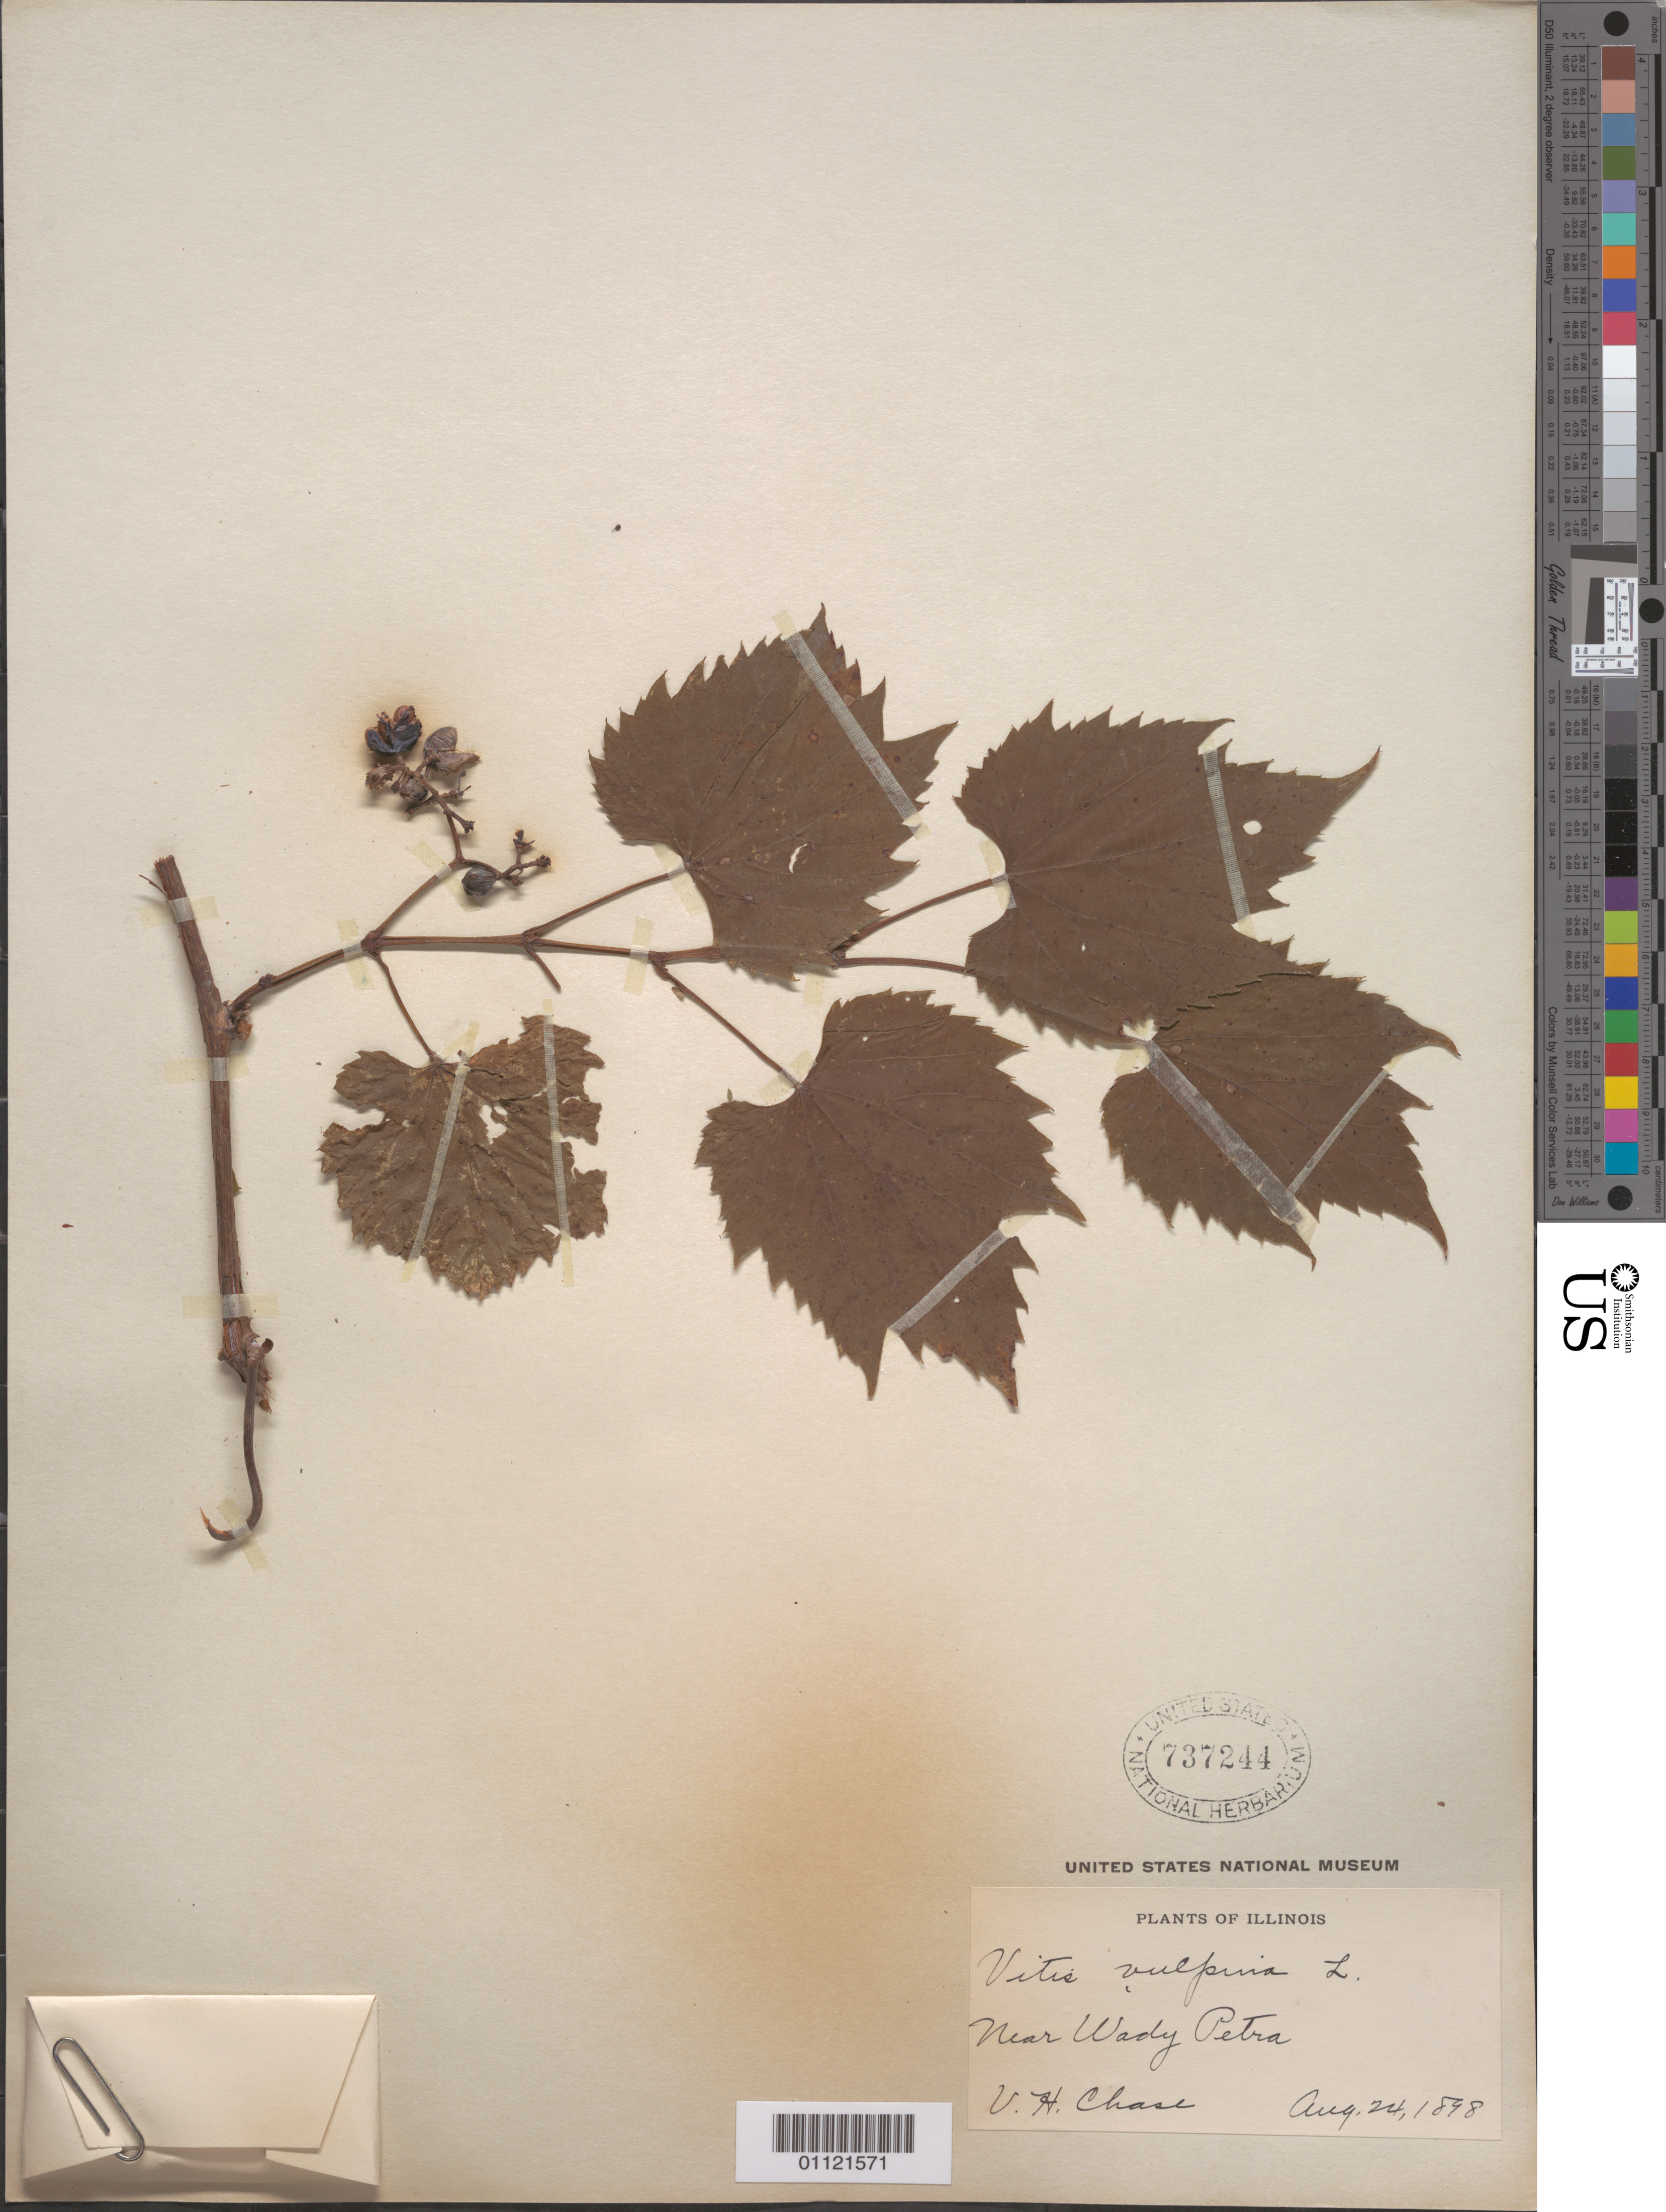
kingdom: Plantae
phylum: Tracheophyta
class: Magnoliopsida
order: Vitales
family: Vitaceae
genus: Vitis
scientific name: Vitis vulpina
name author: L.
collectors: V. H. Chase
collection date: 1898-08-24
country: United States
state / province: Illinois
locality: Near Wady Petra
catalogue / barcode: US 737244